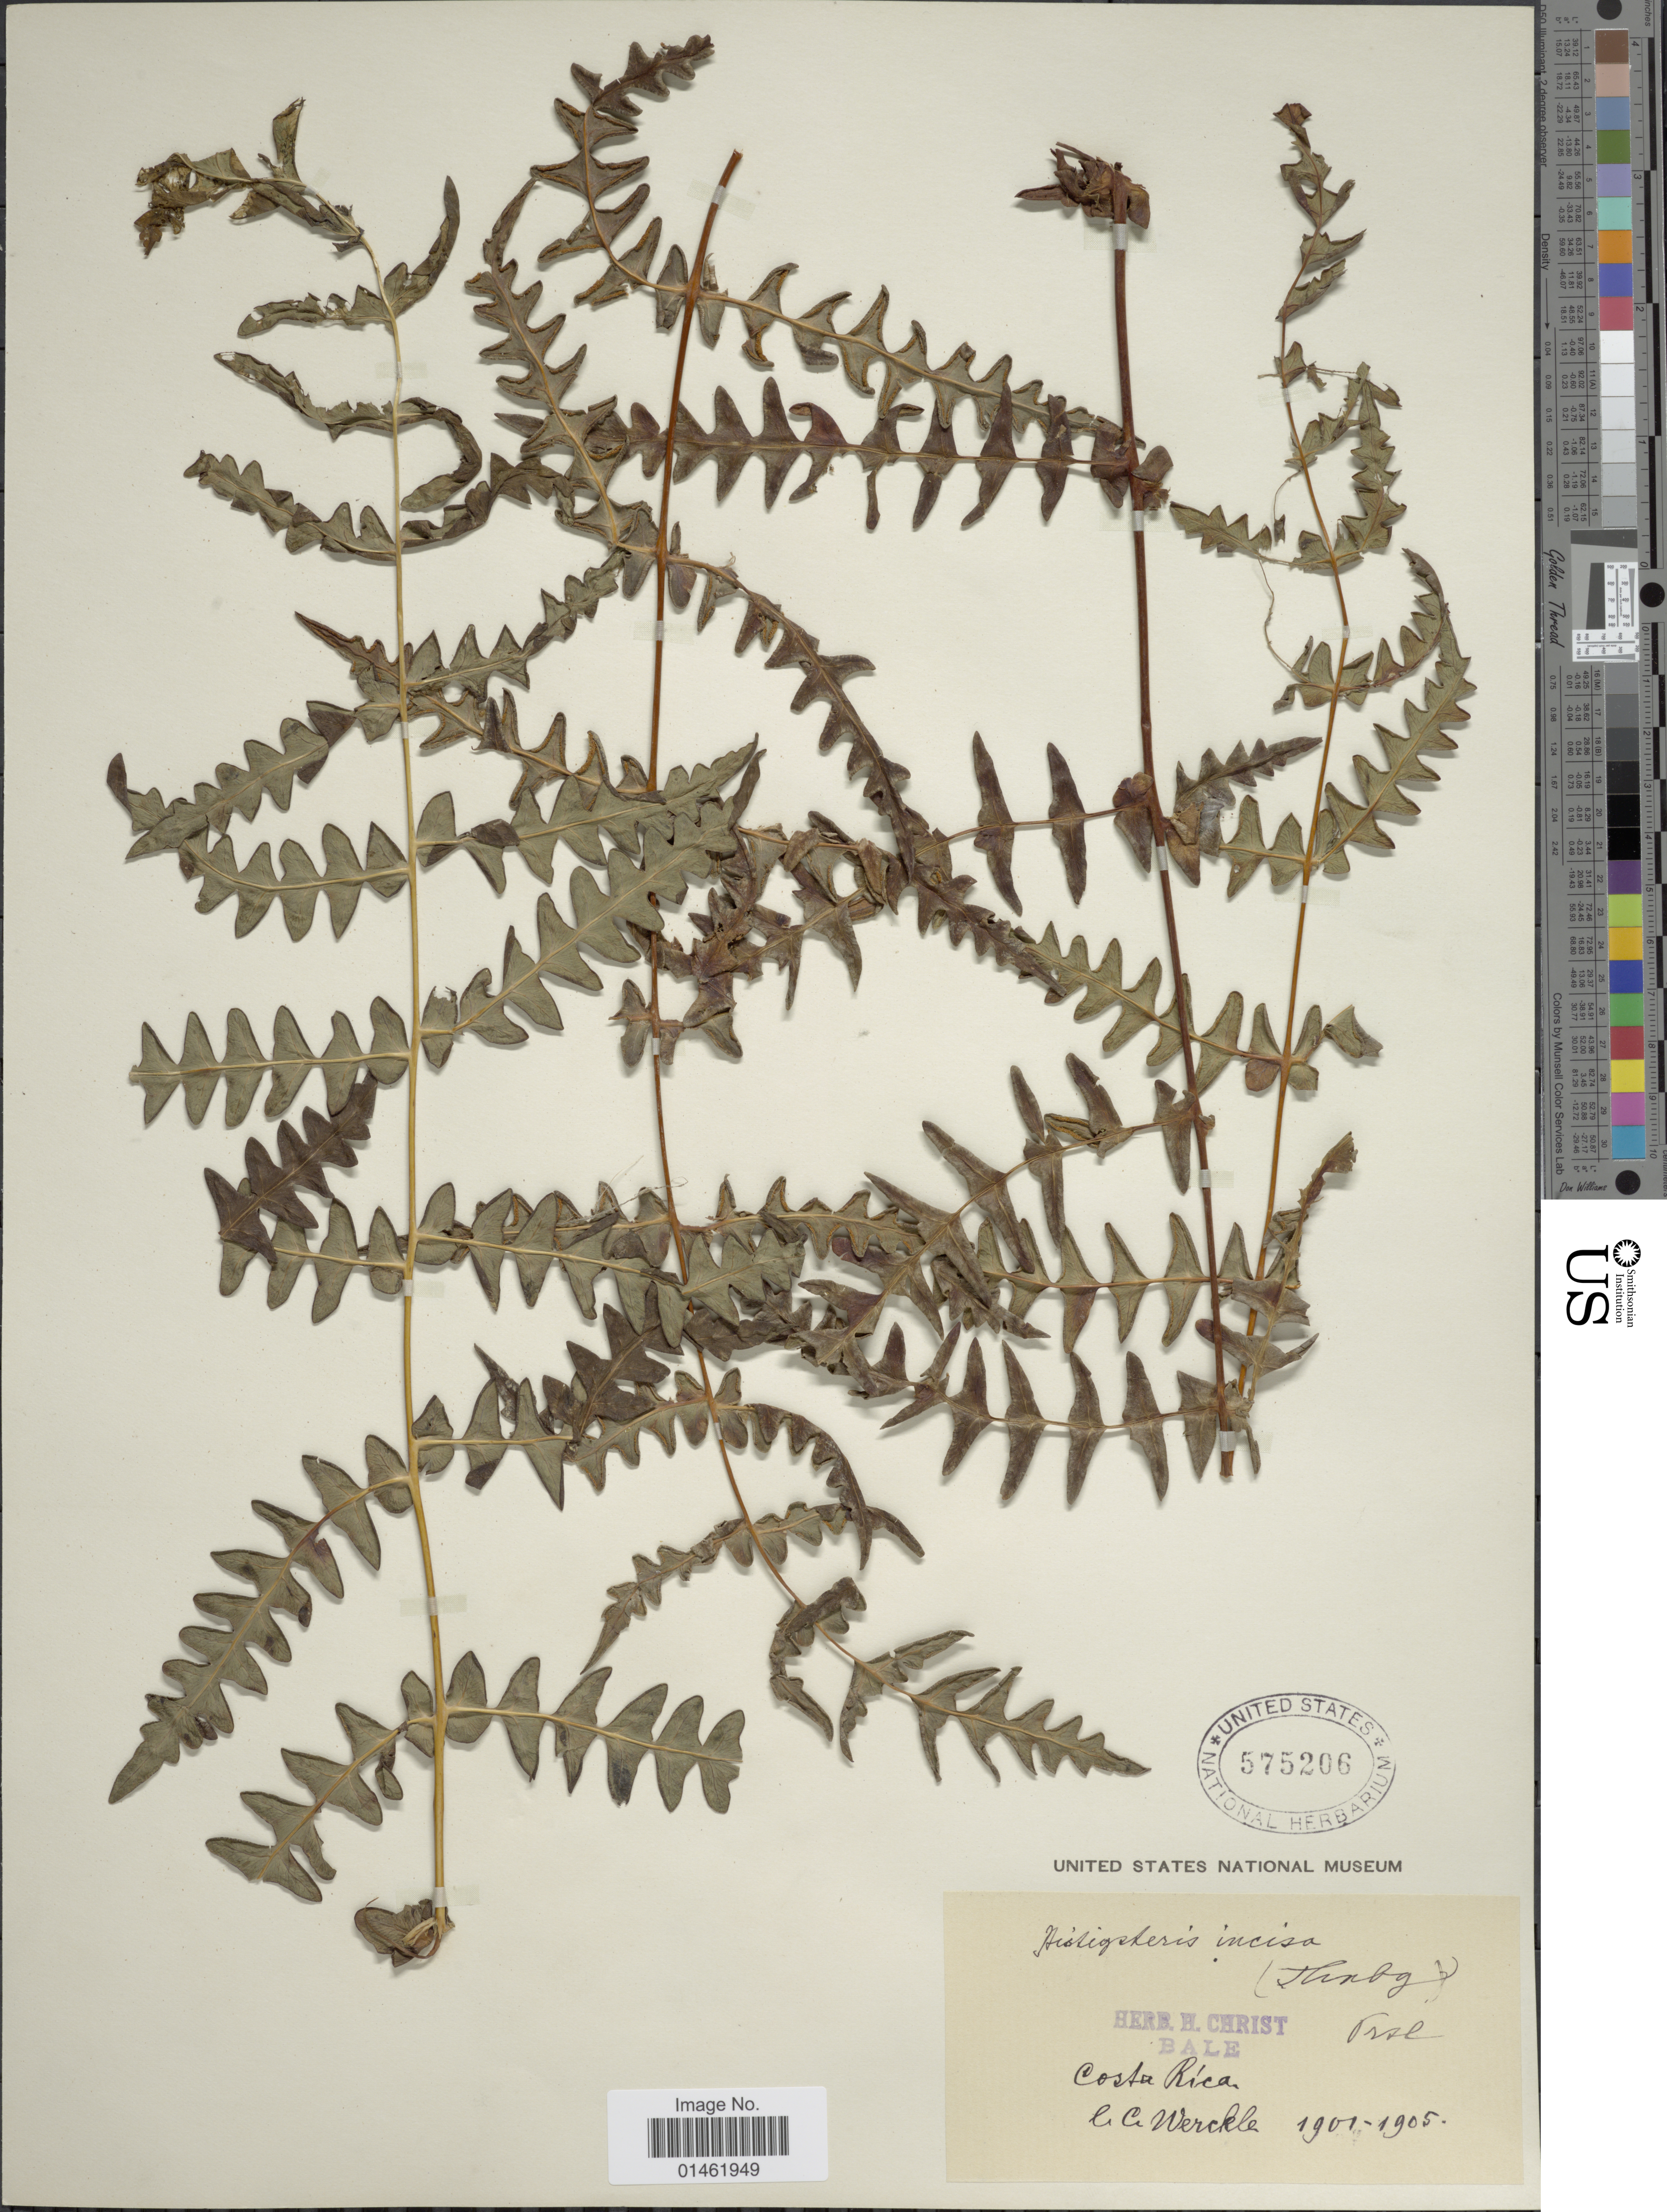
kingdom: Plantae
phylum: Tracheophyta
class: Polypodiopsida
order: Polypodiales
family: Dennstaedtiaceae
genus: Histiopteris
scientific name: Histiopteris incisa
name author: (Thunb.) J. Sm.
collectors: C. C Wercklé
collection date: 1901/1905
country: Costa Rica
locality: Costa Rica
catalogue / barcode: US 575206